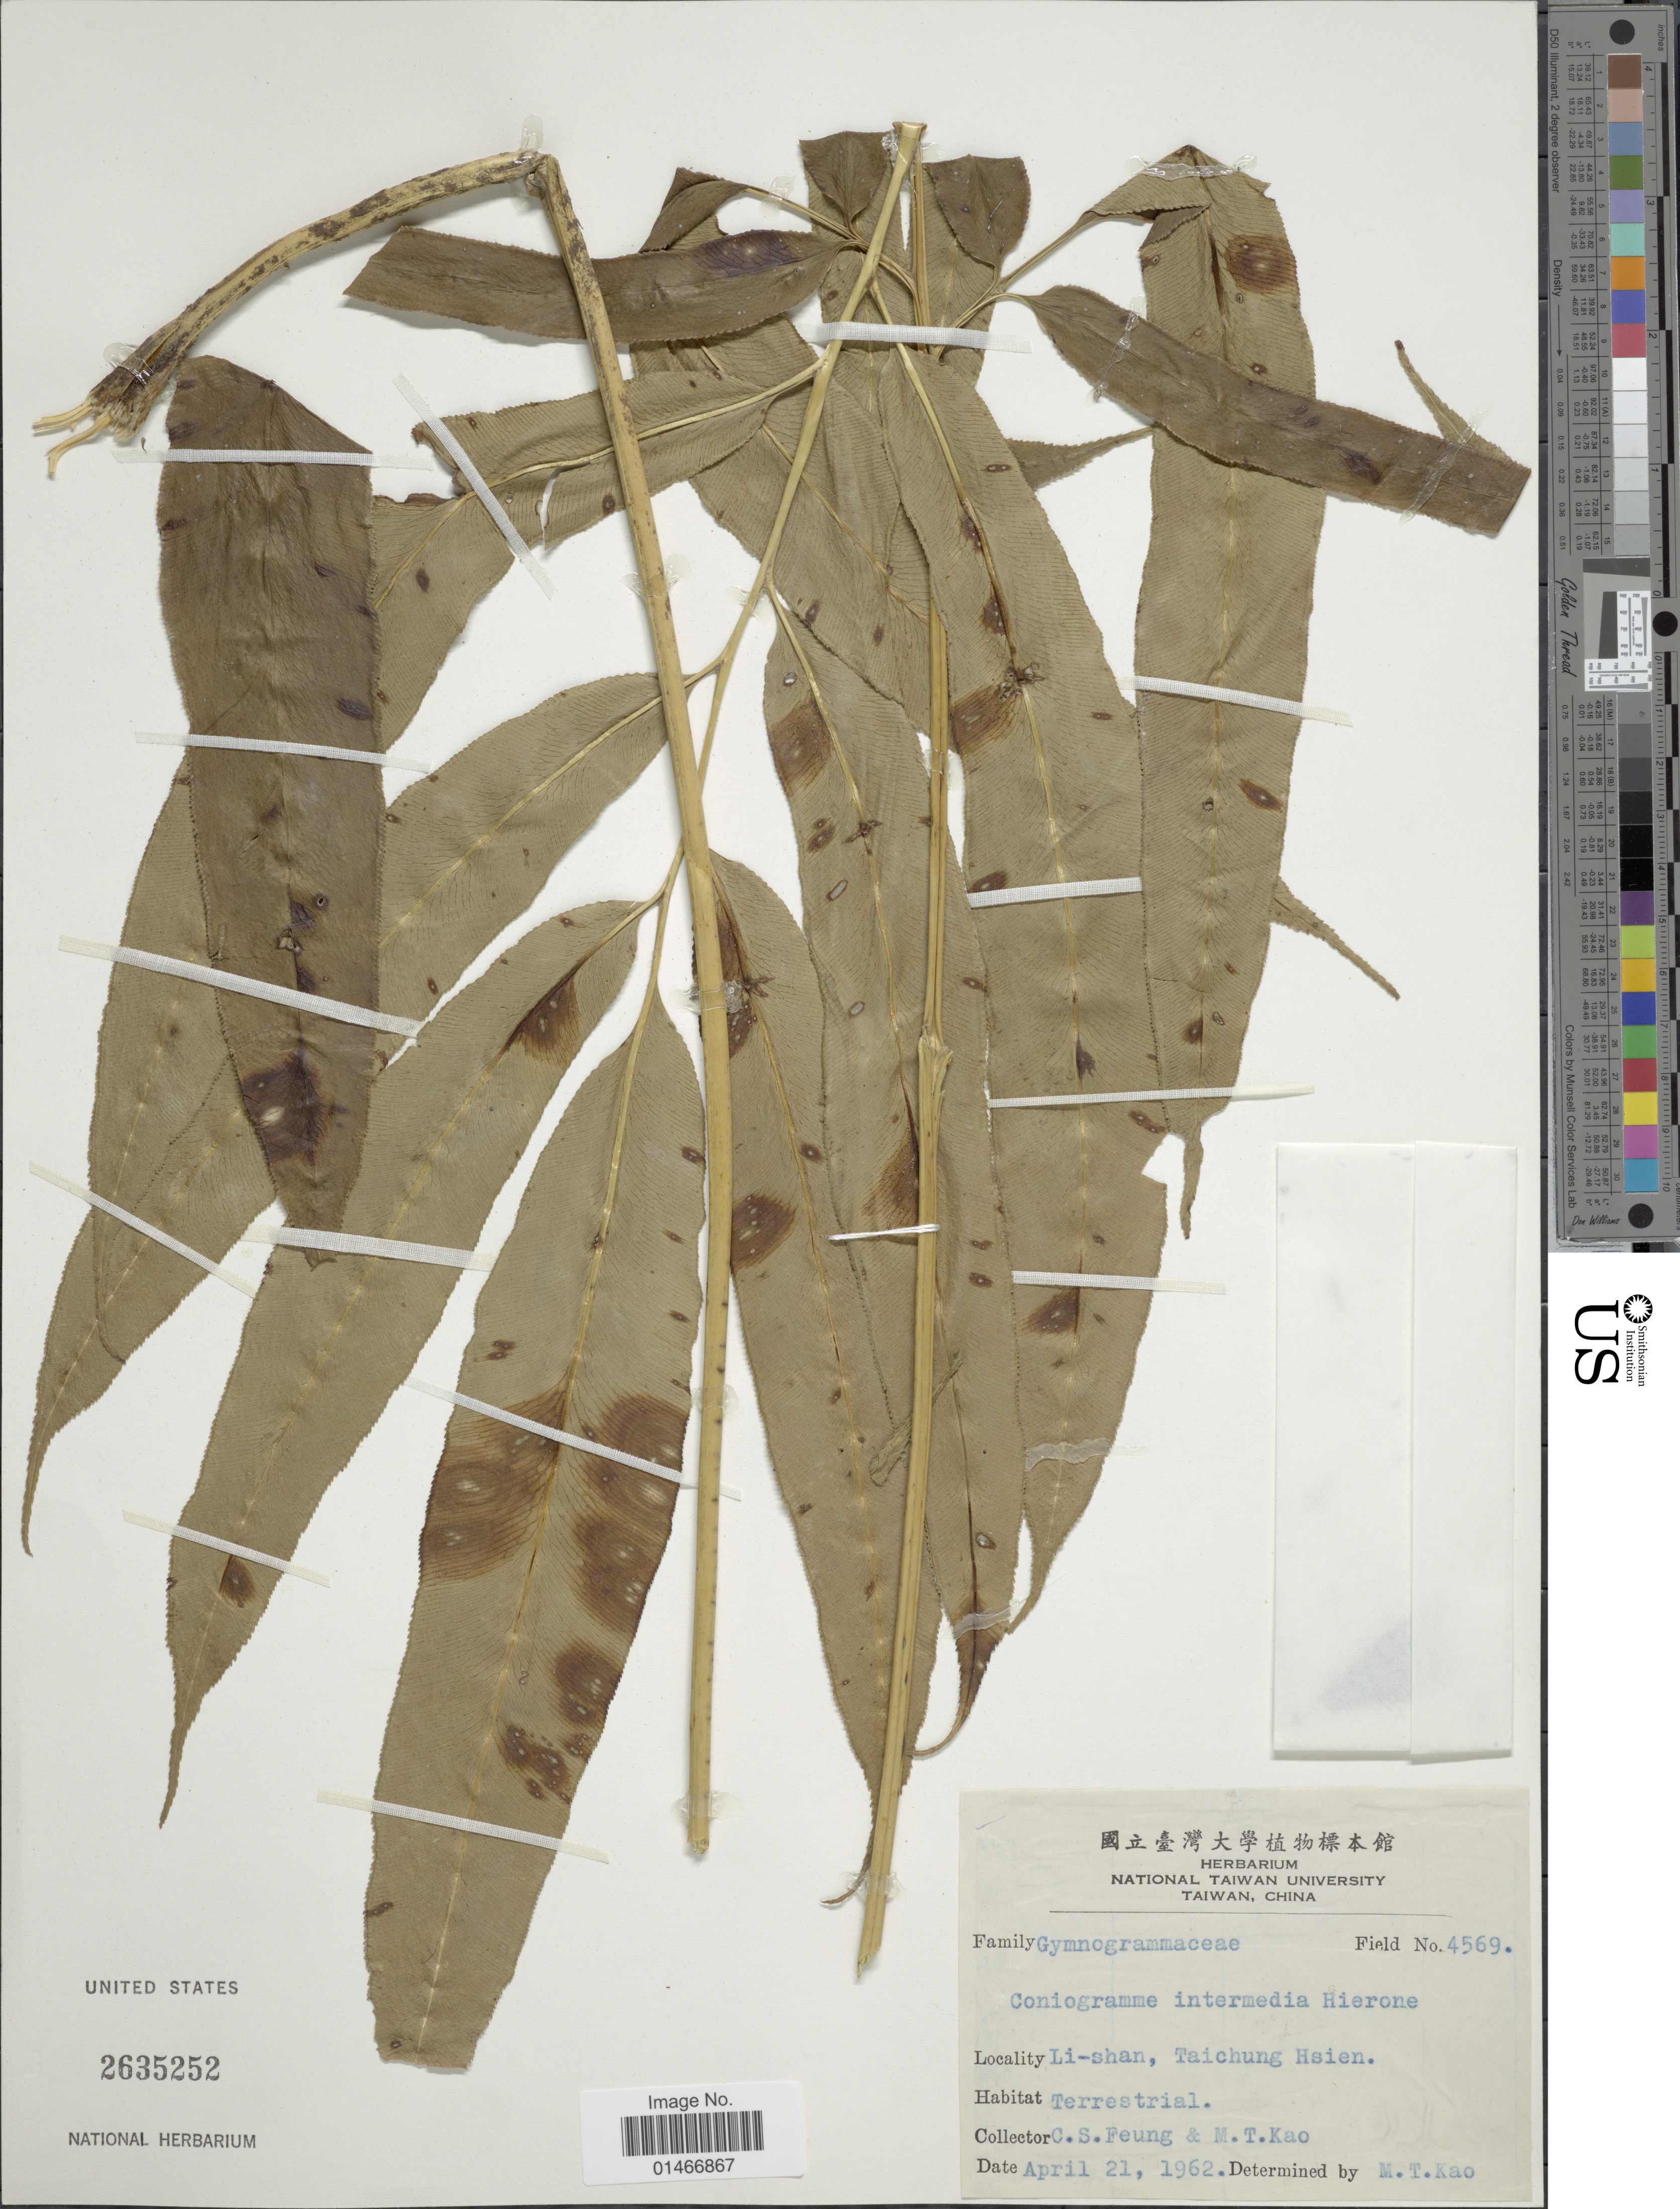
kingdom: Plantae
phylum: Tracheophyta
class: Polypodiopsida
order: Polypodiales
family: Pteridaceae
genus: Coniogramme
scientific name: Coniogramme intermedia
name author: Hieron.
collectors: C. Feung & M. T. Kao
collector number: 4569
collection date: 1962-04-21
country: Taiwan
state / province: Taichung City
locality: Li-shan, Taichung Hsien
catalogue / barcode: US 2635252